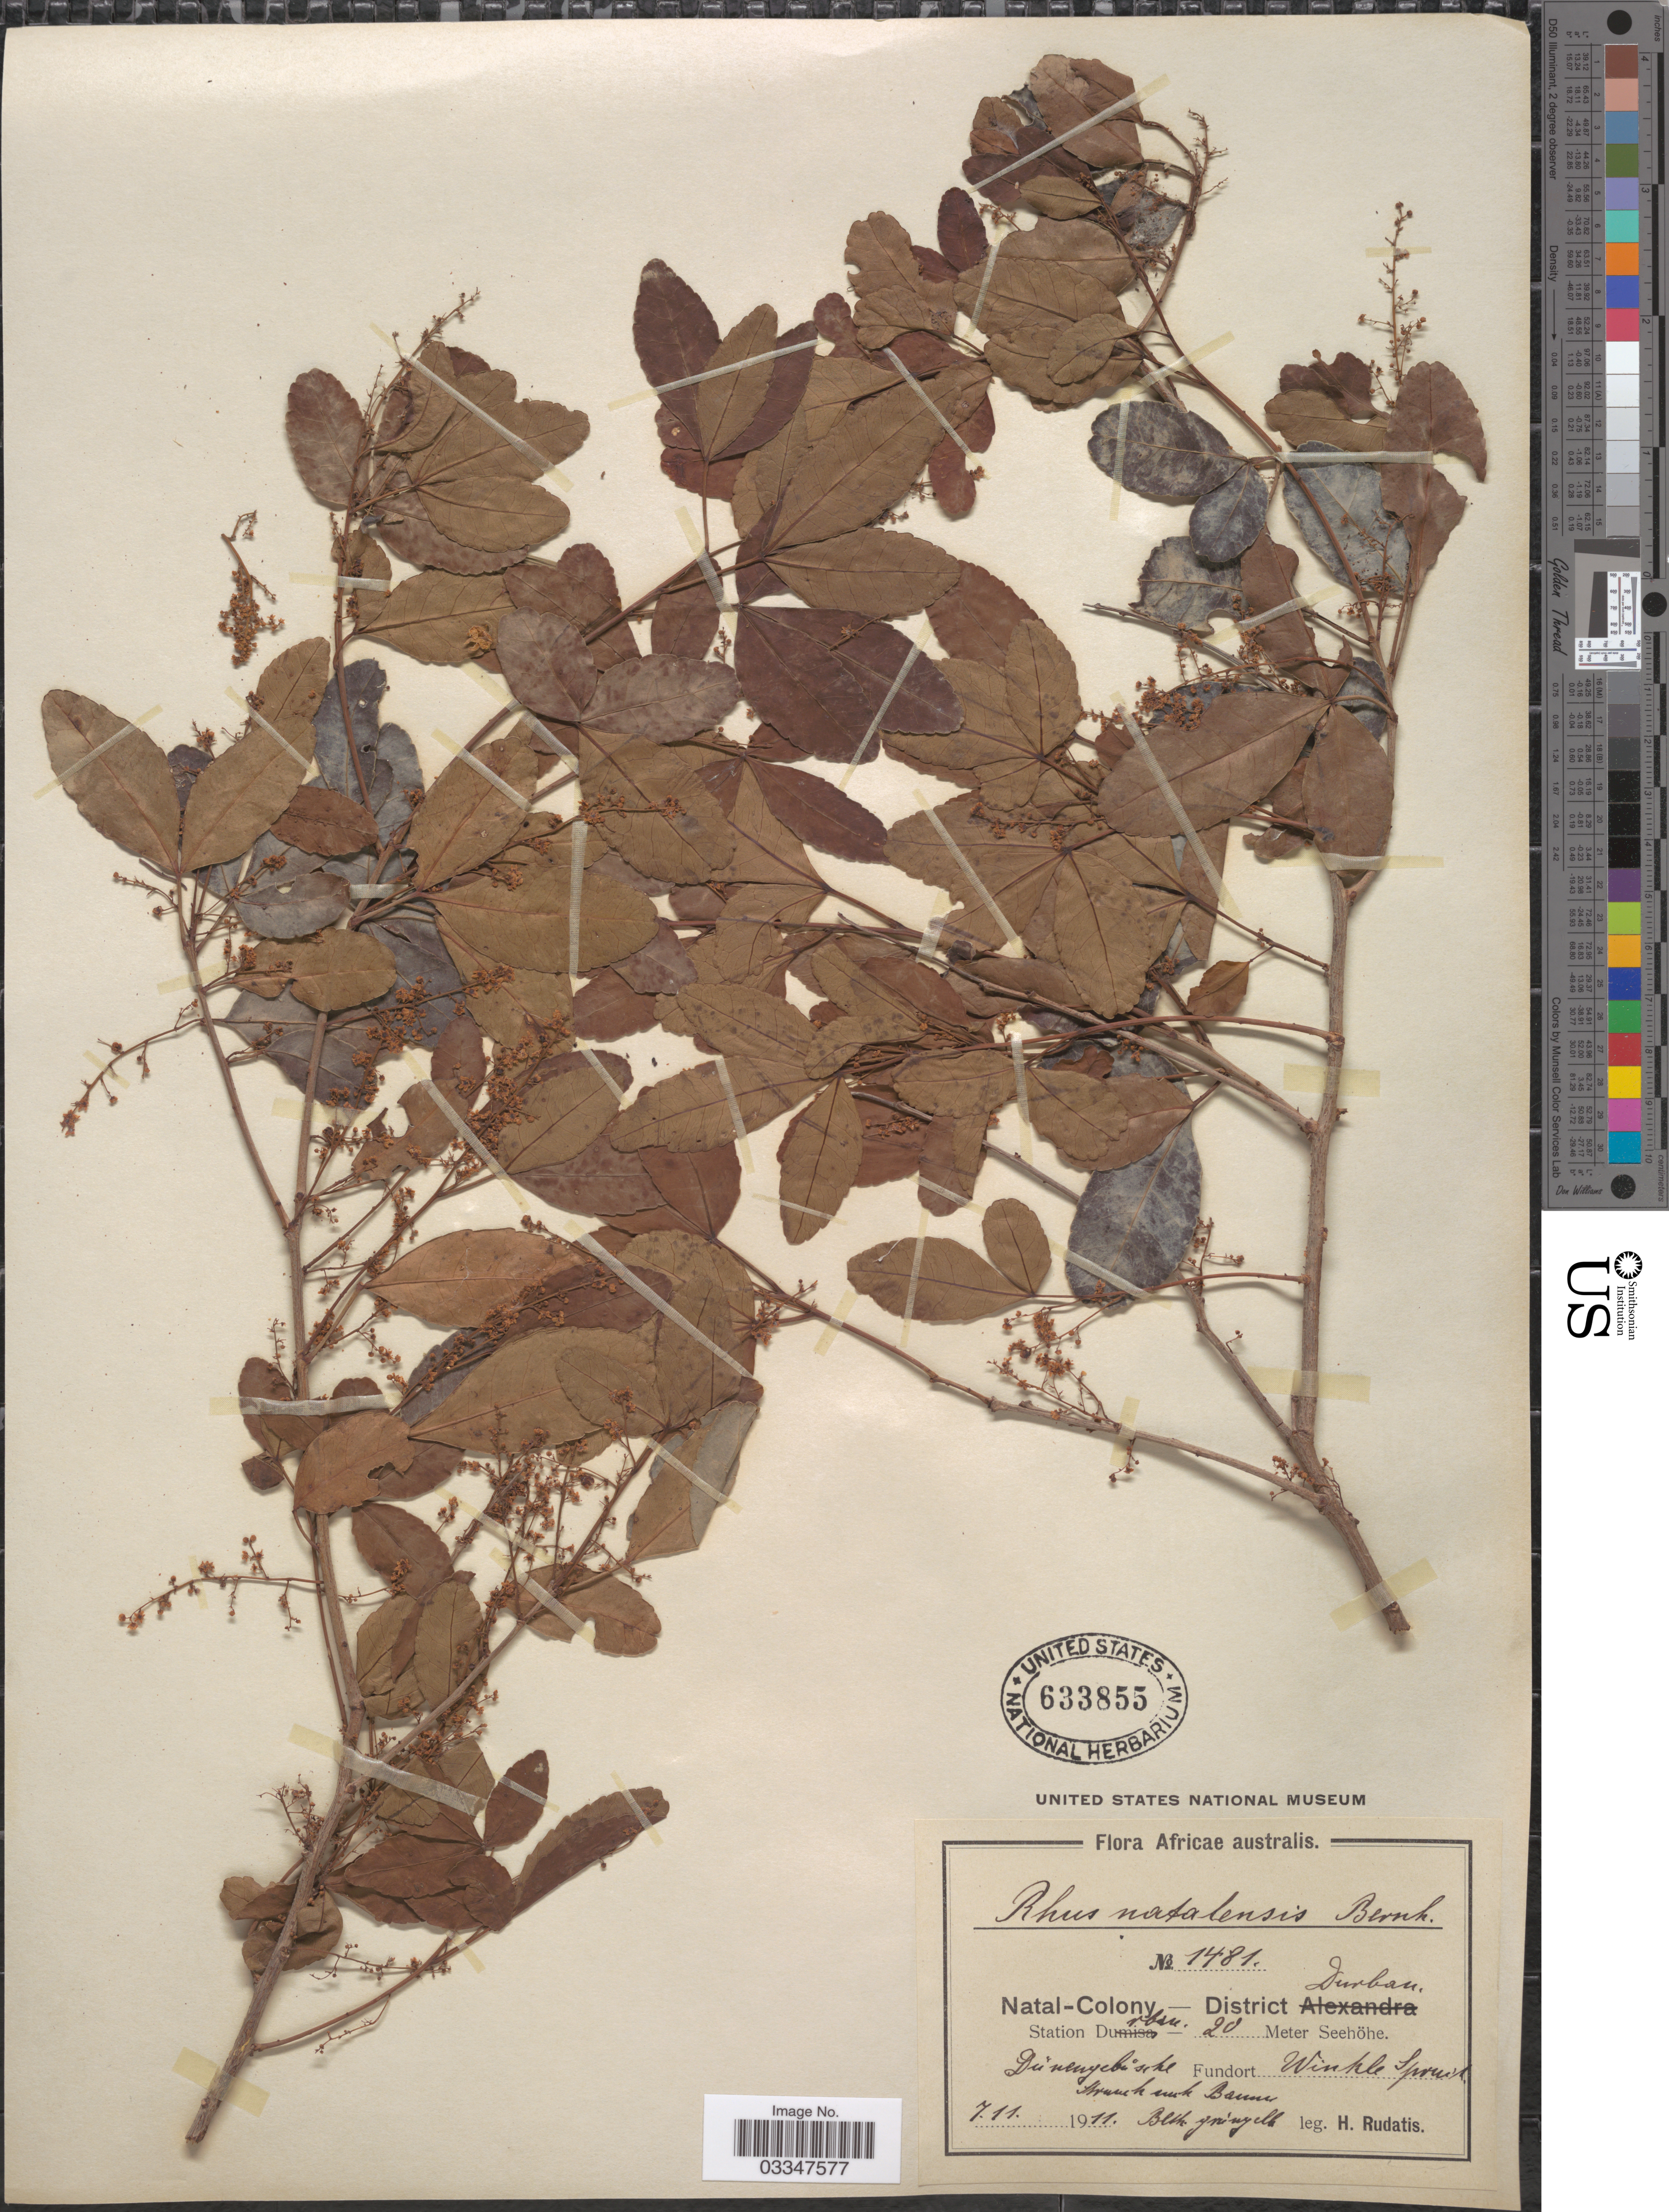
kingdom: Plantae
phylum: Tracheophyta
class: Magnoliopsida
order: Sapindales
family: Anacardiaceae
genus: Rhus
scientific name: Rhus natalensis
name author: Bernh.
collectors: H. Rudatis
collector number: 1481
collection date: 1911-11-07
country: South Africa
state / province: KwaZulu-Natal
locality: Africae australis. Natal-Colony- District Durban. Station Durban.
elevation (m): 20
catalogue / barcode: US 633855